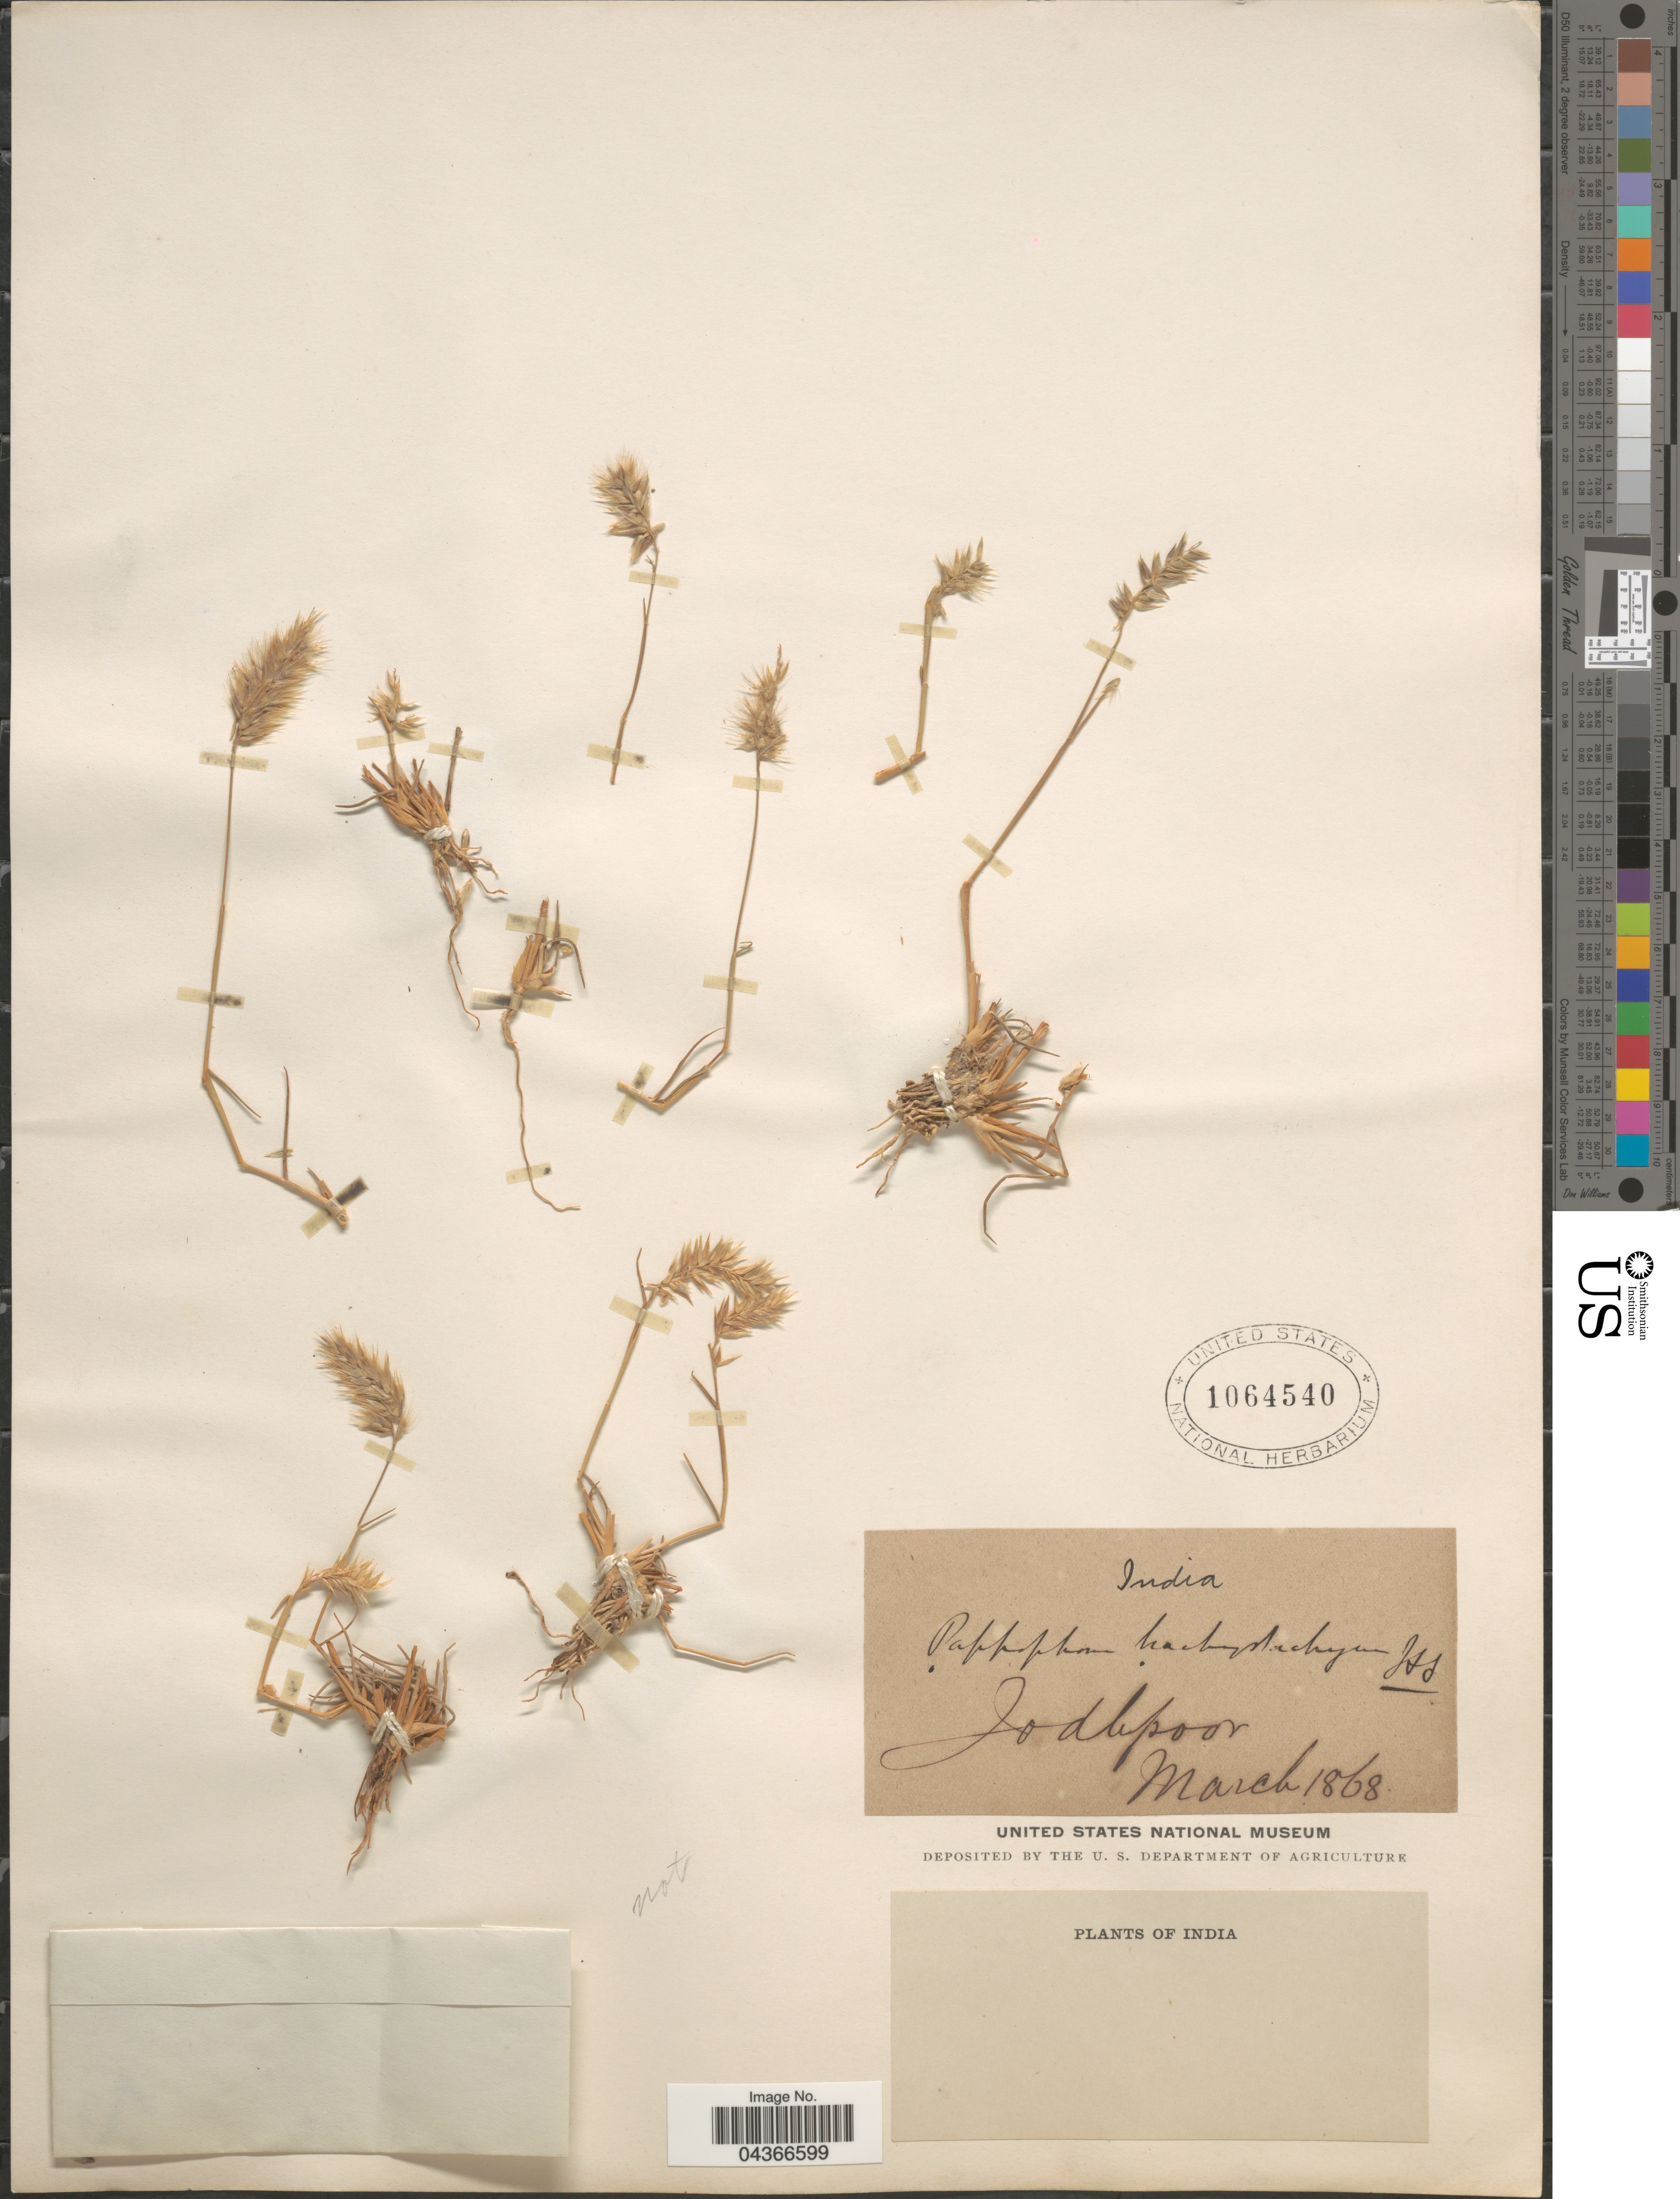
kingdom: Plantae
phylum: Tracheophyta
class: Liliopsida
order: Poales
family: Poaceae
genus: Enneapogon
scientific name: Enneapogon sp.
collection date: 1868-03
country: India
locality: Jodhpoor.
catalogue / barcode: US 1064540